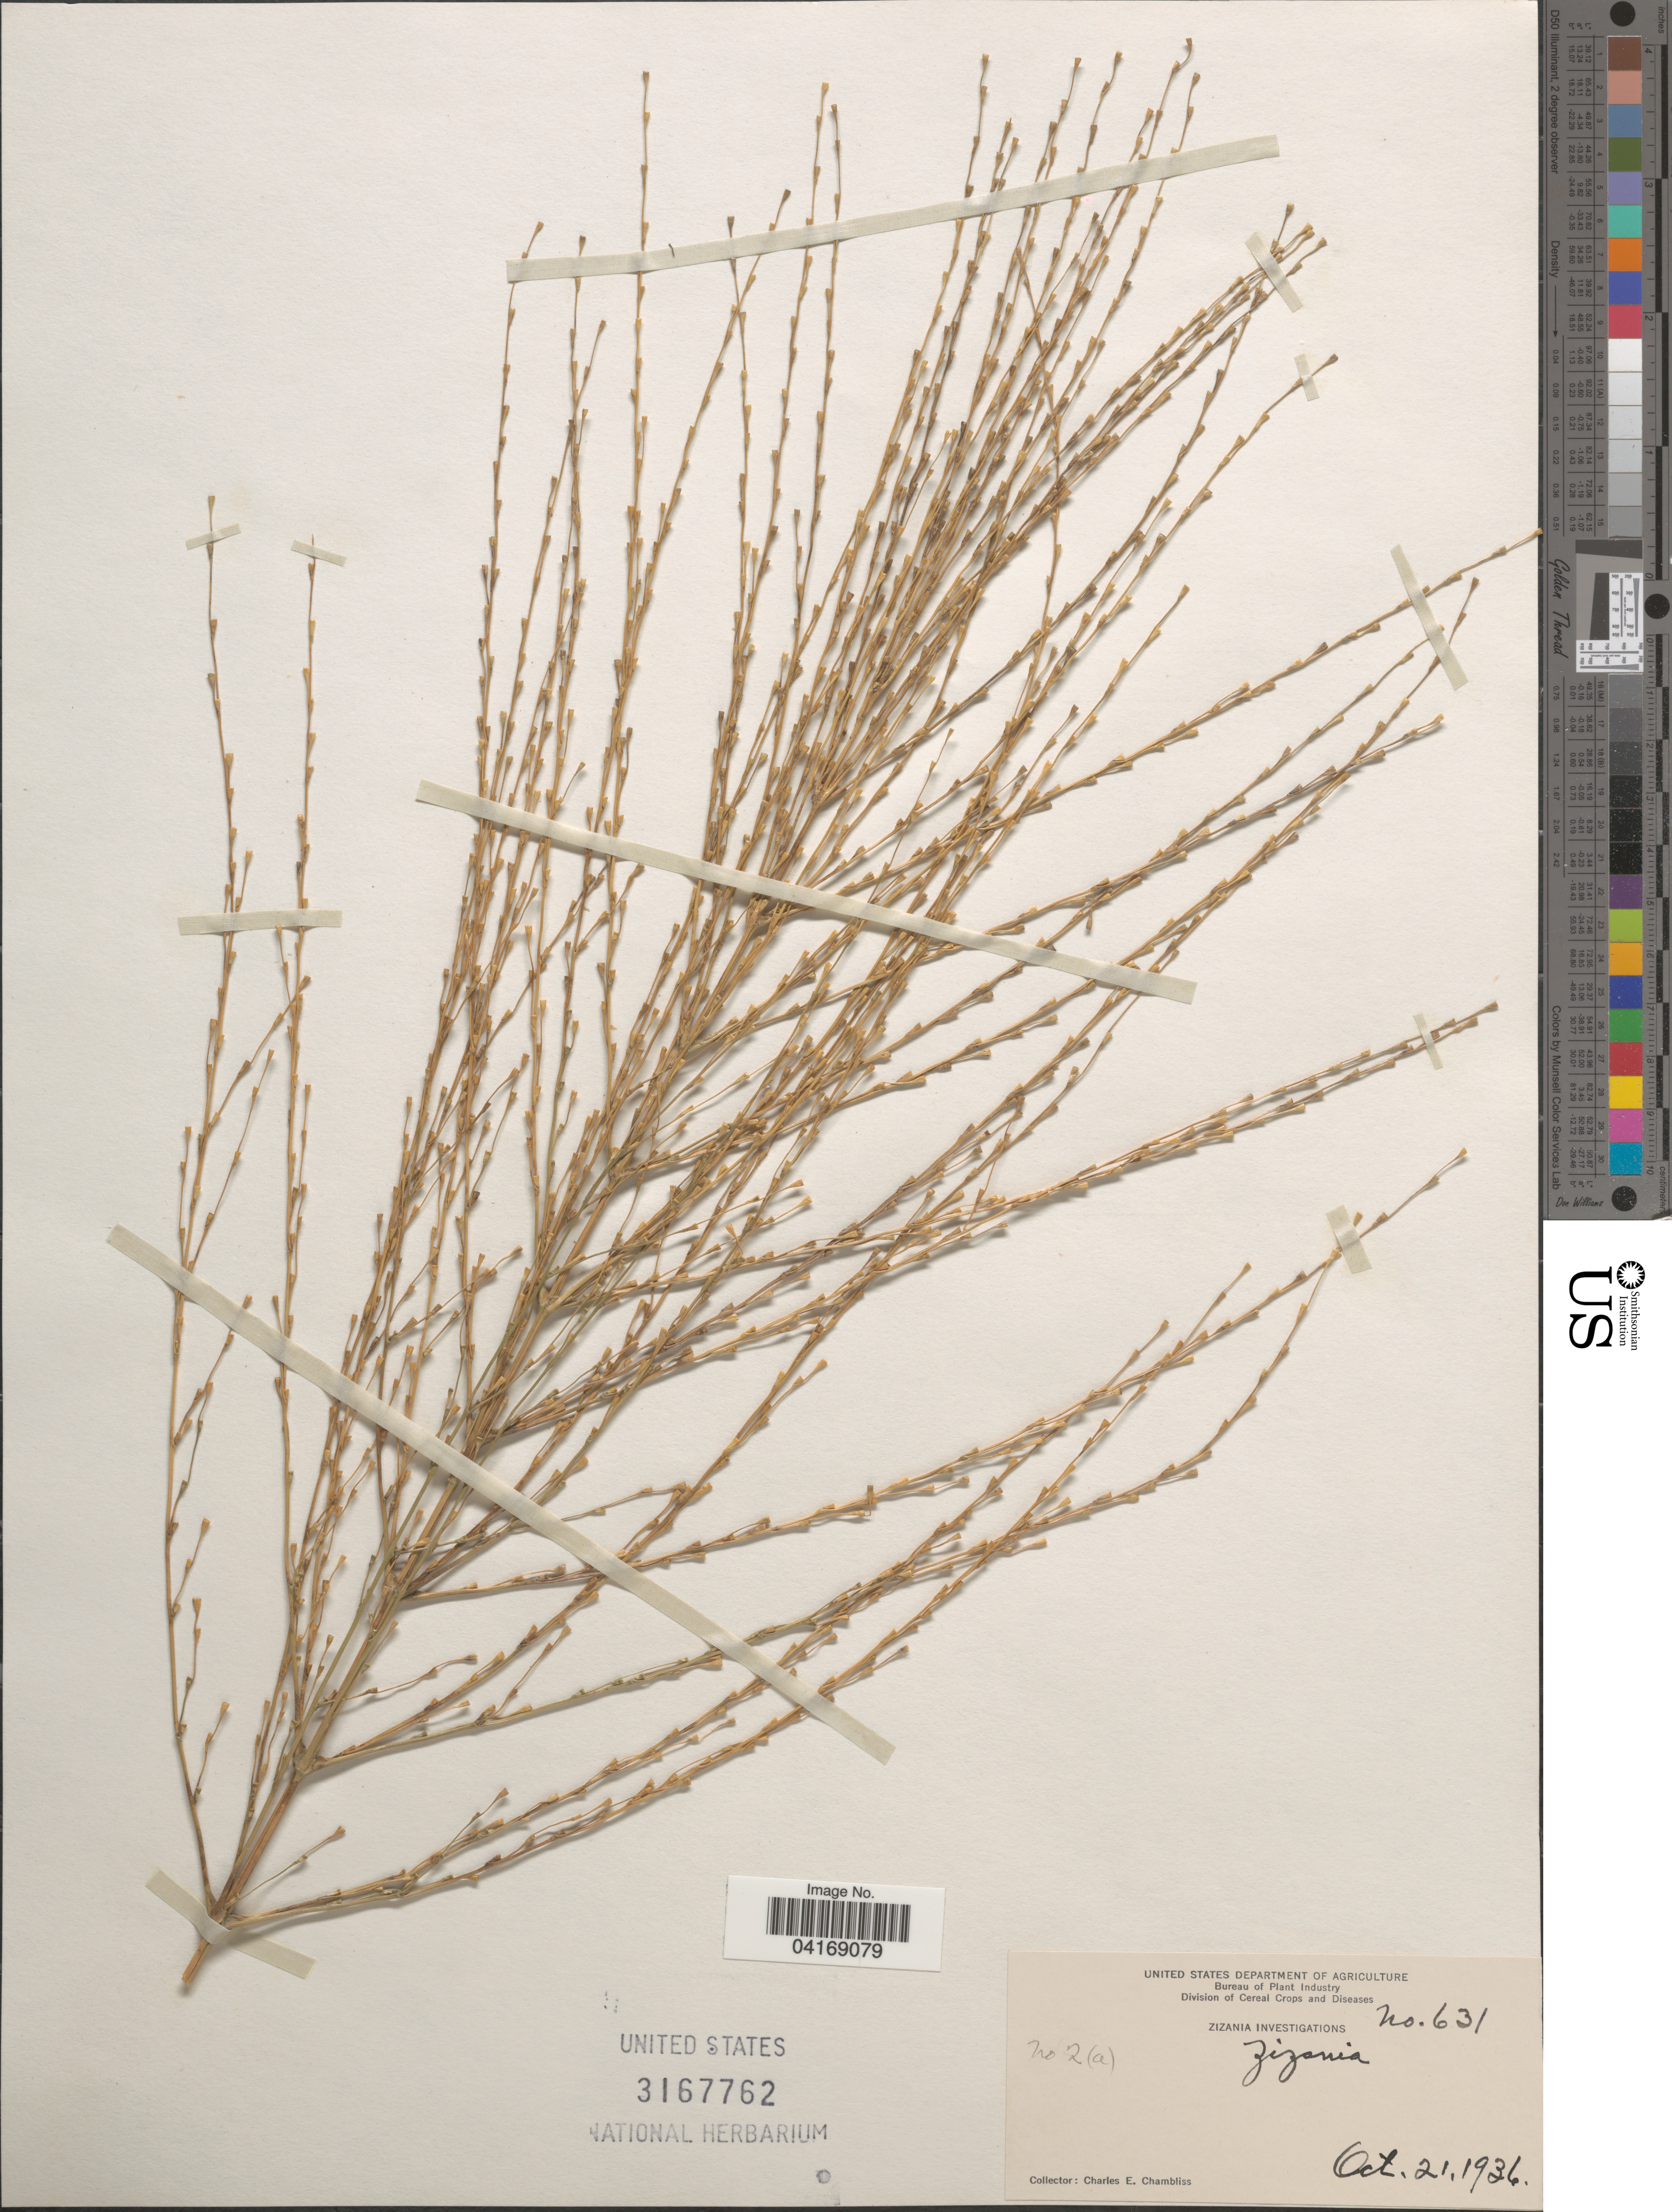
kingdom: Plantae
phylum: Tracheophyta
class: Liliopsida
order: Poales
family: Poaceae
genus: Zizania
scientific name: Zizania sp.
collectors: C. Chambliss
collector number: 631/2(a)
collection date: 1936-10-21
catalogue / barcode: US 3167762